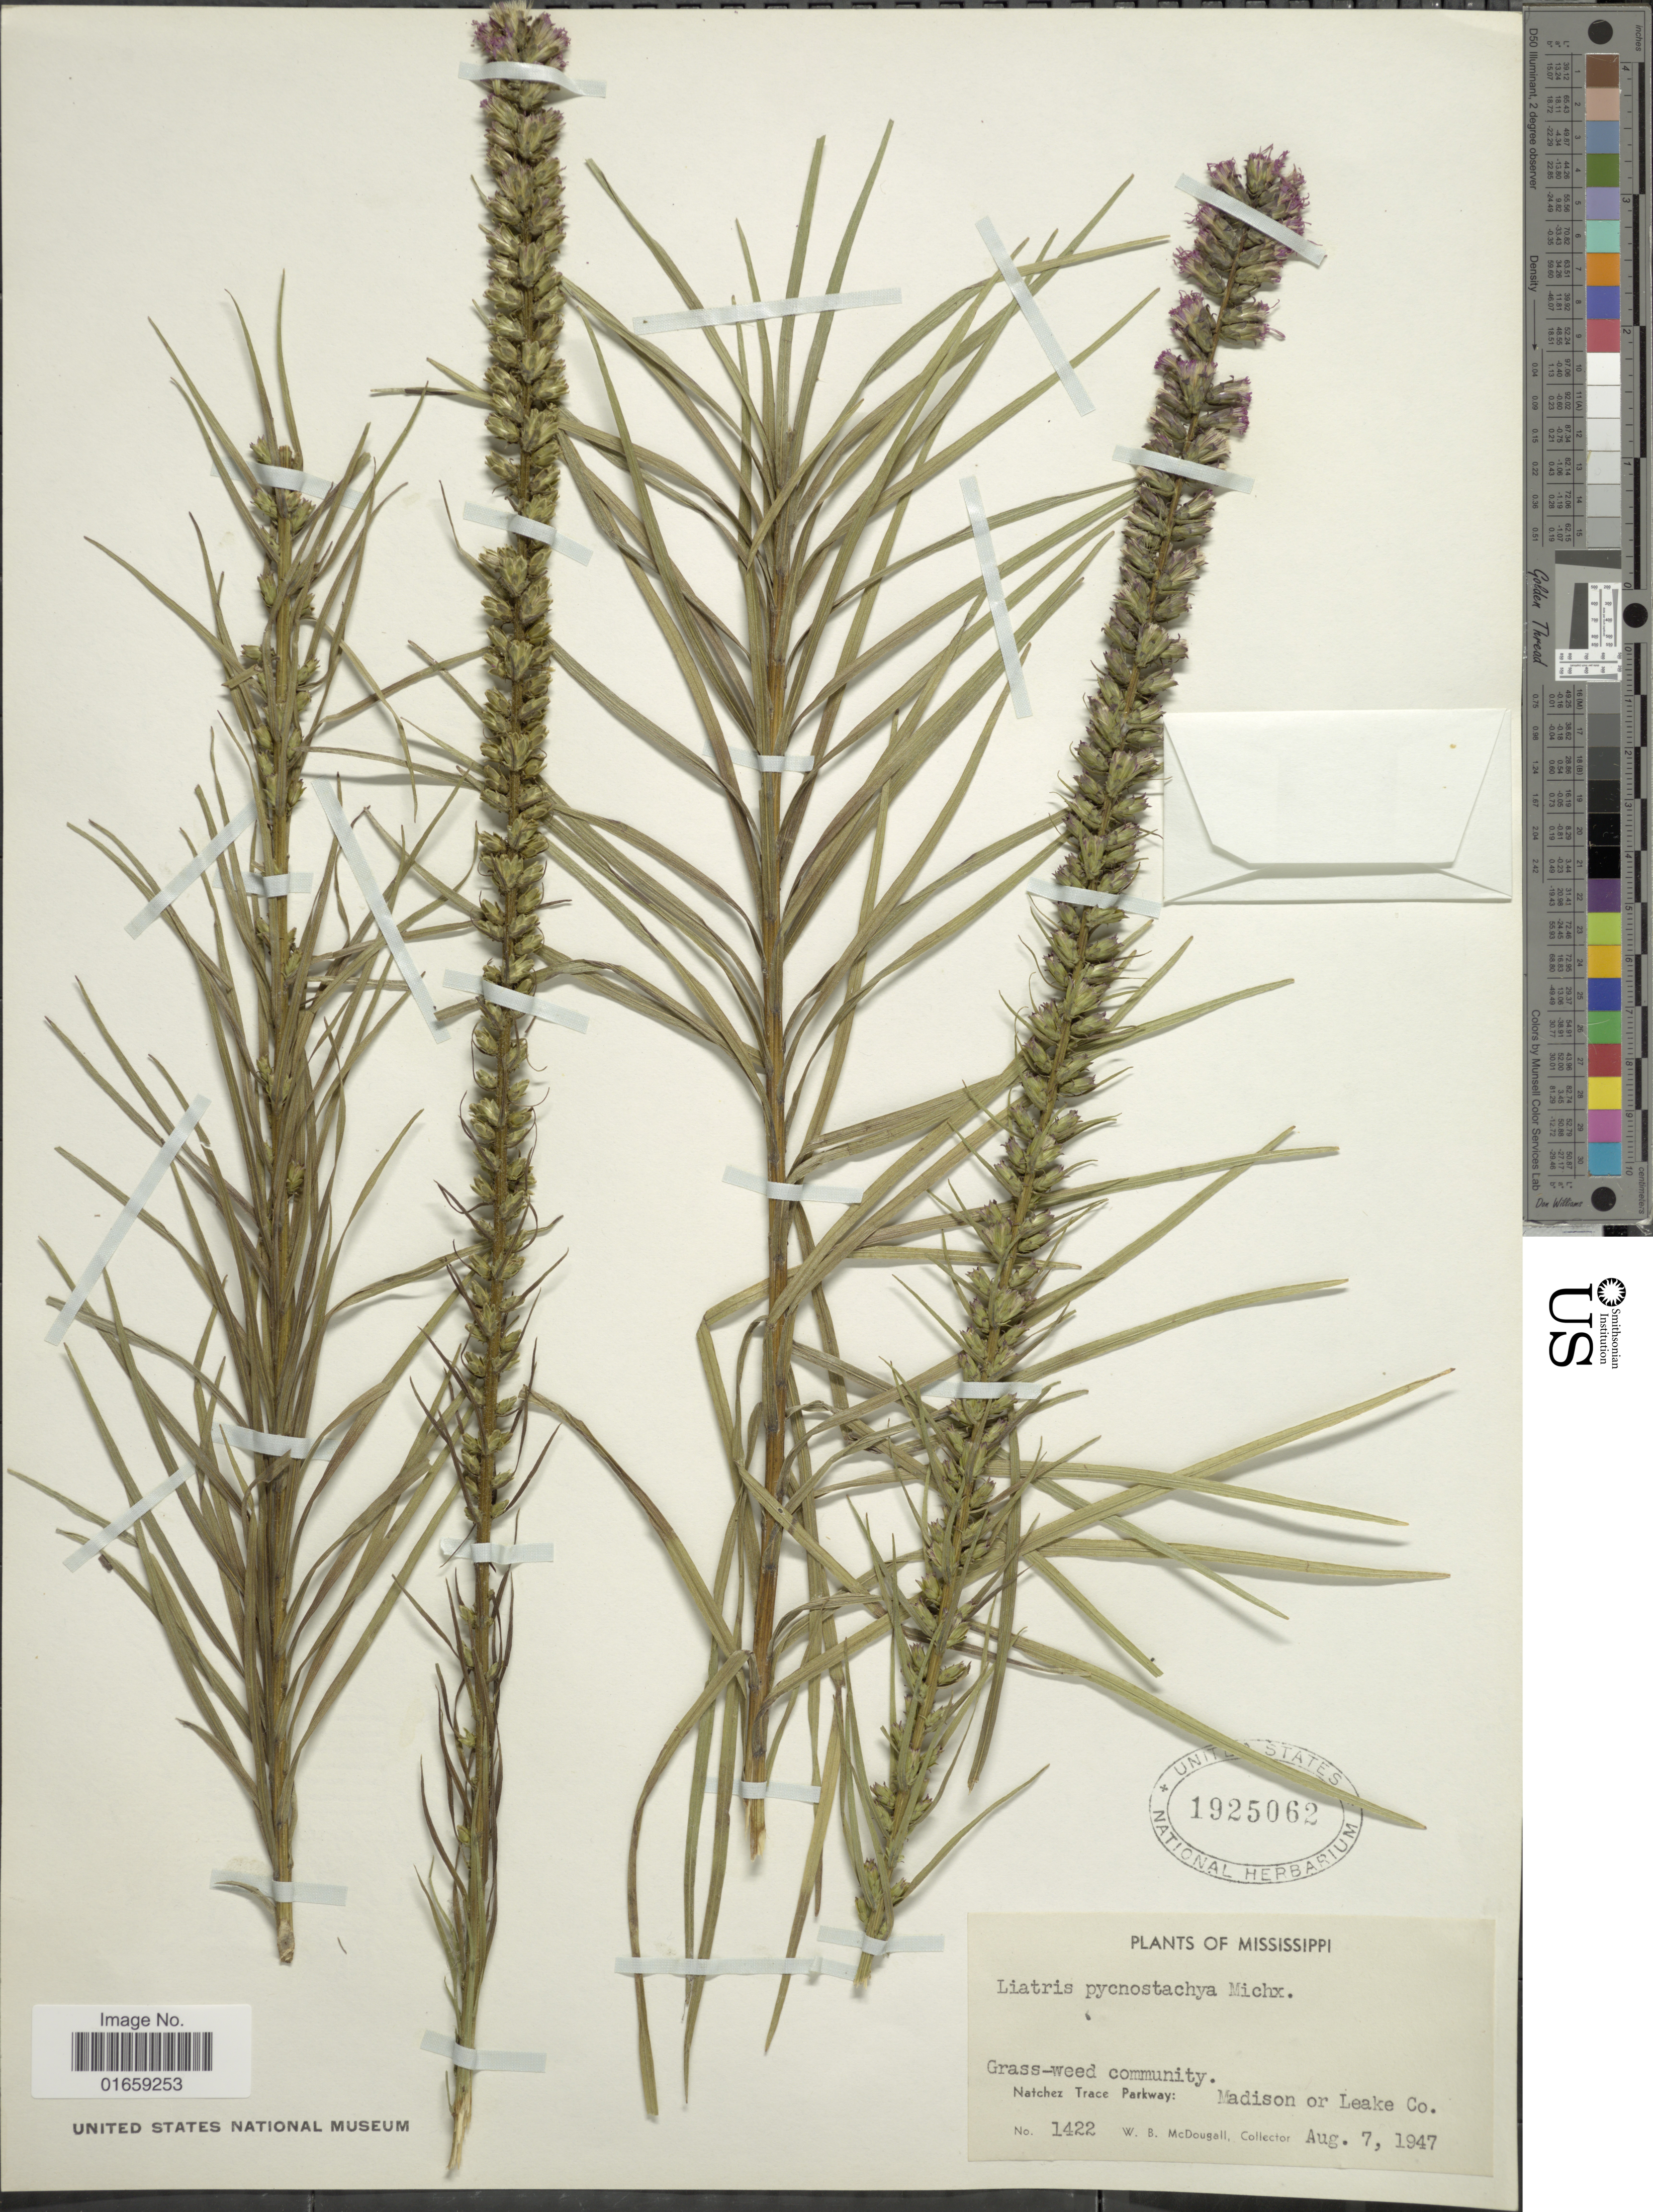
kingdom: Plantae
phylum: Tracheophyta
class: Magnoliopsida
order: Asterales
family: Asteraceae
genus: Liatris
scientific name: Liatris pycnostachya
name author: Michx.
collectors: W. B. McDougall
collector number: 1422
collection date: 1947-08-07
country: United States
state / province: Mississippi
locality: Natchez Trace Parkway: Madison or Leake Co.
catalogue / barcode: US 1925062